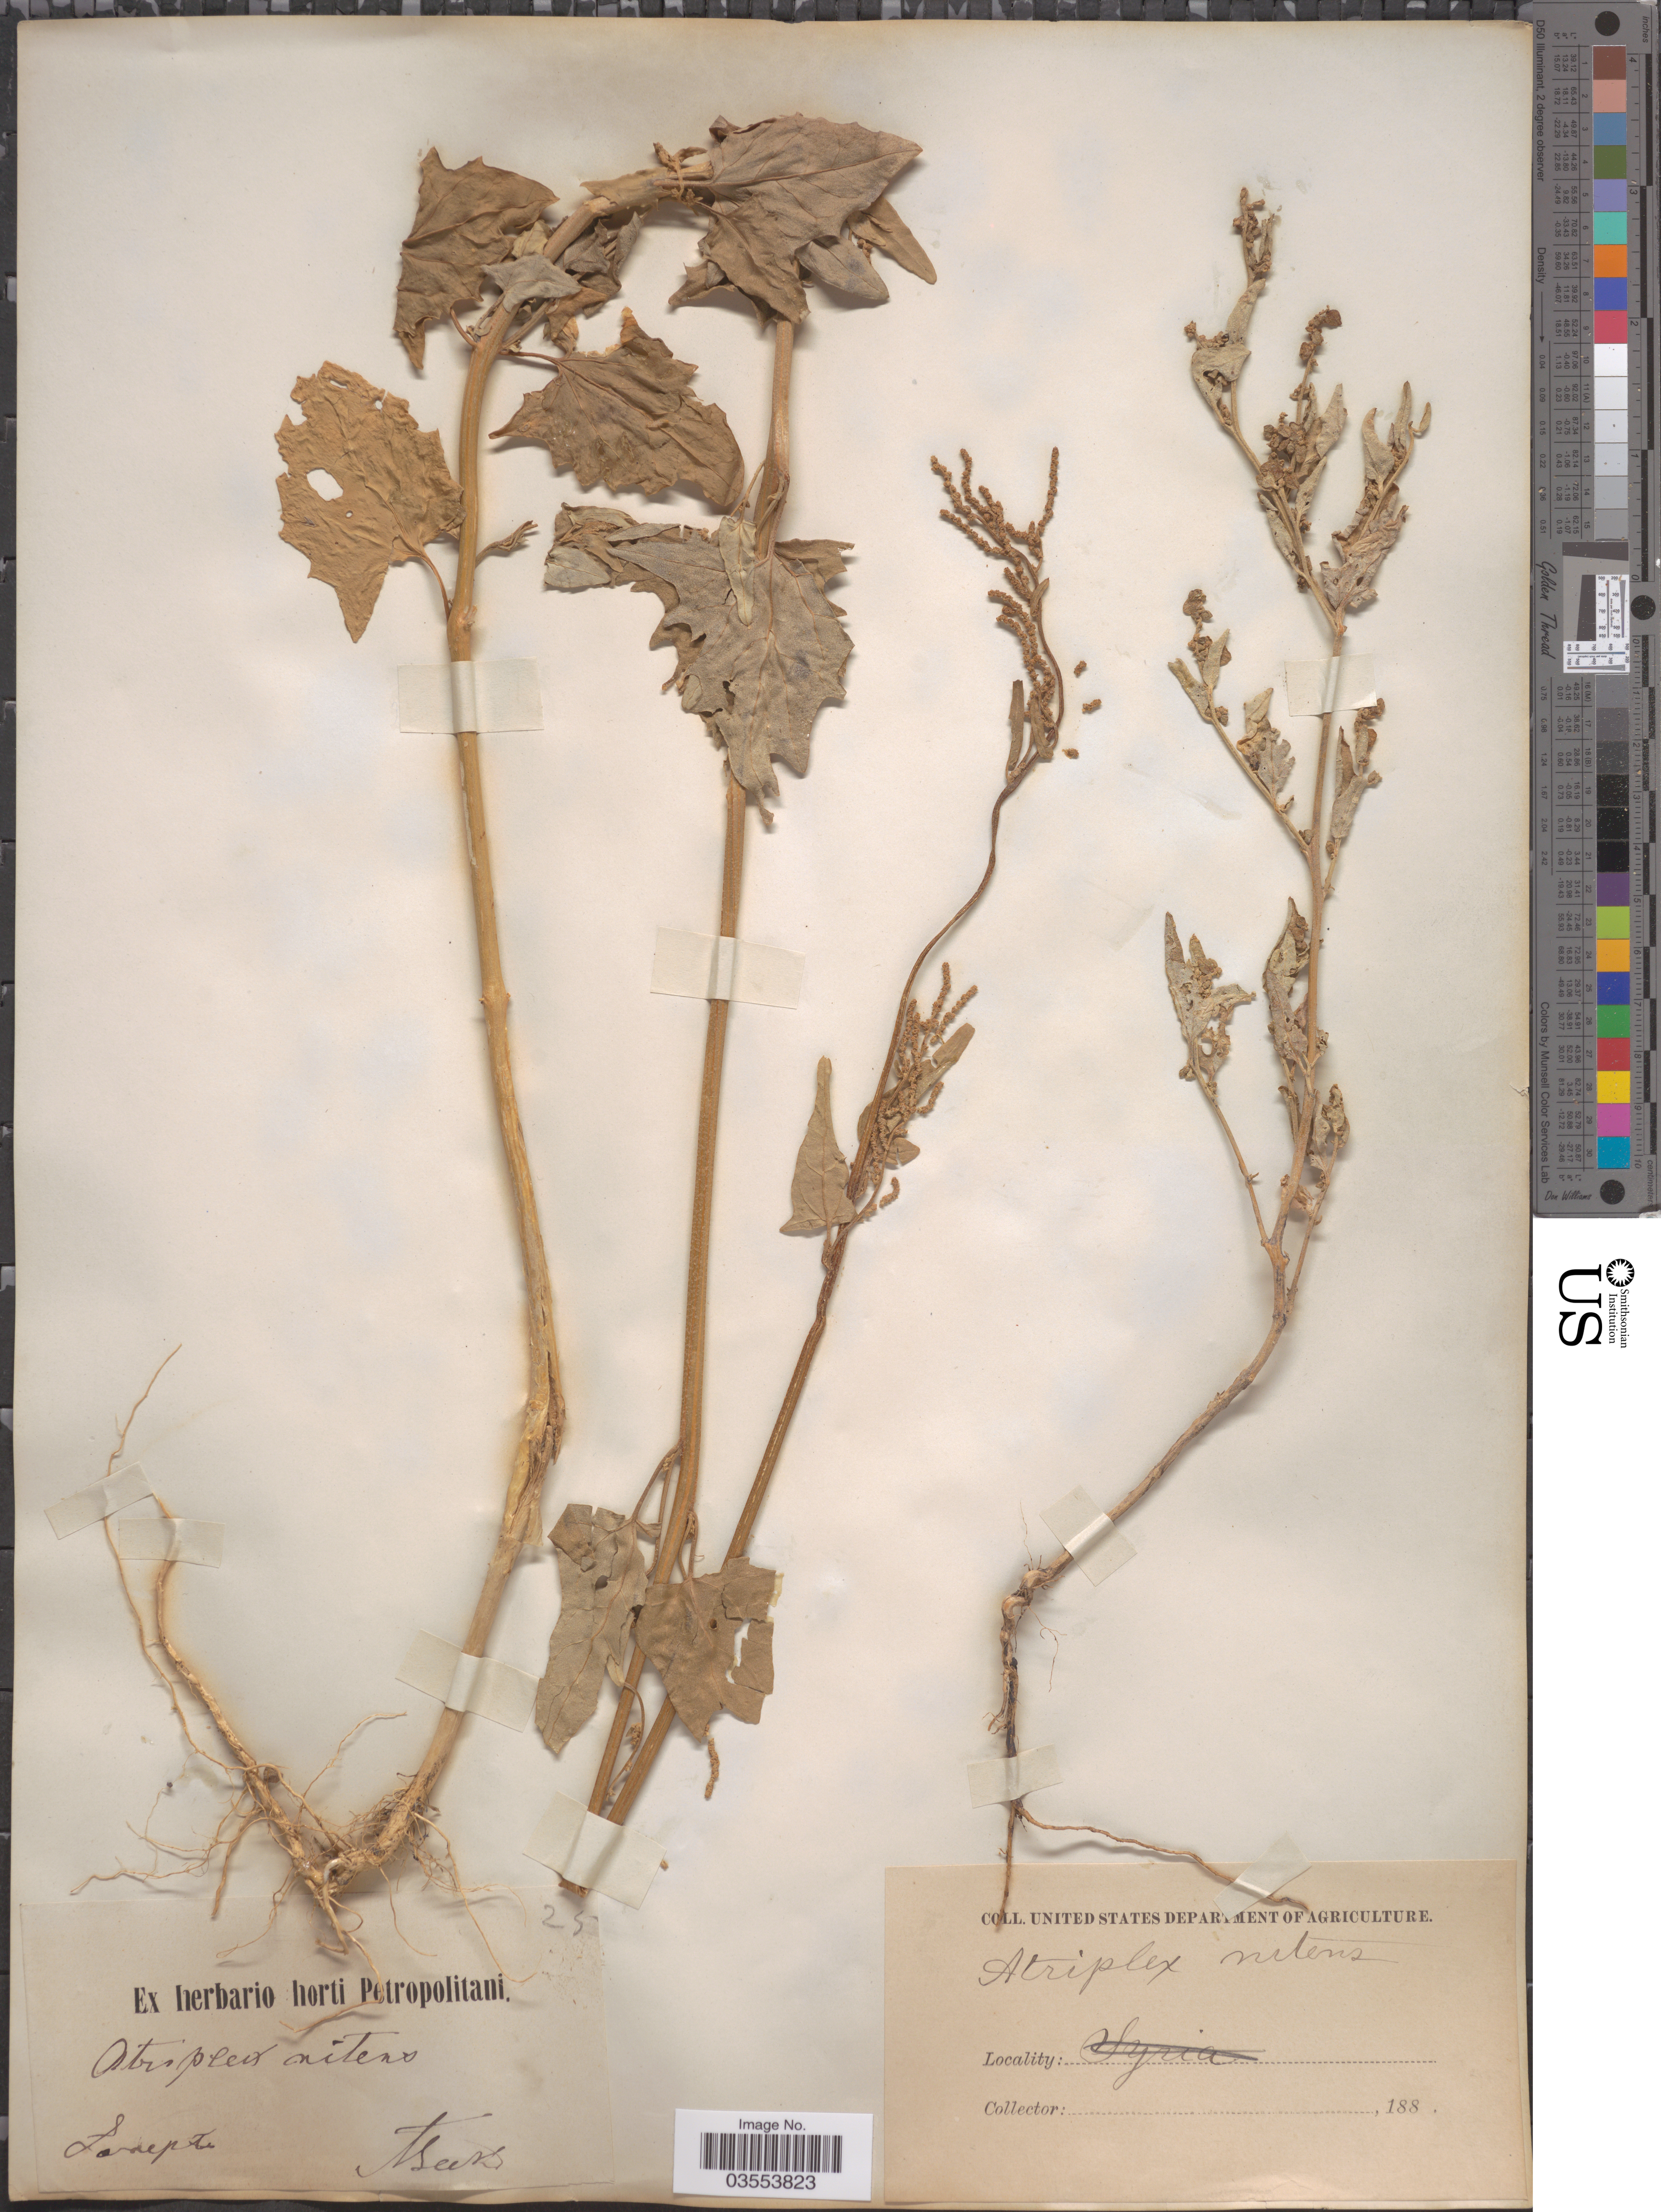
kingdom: Plantae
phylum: Tracheophyta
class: Magnoliopsida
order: Caryophyllales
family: Amaranthaceae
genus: Atriplex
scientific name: Atriplex nitens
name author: Schkuhr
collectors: A. Becker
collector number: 25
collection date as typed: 188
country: Russian Federation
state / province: Volgograd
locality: Sarepta.